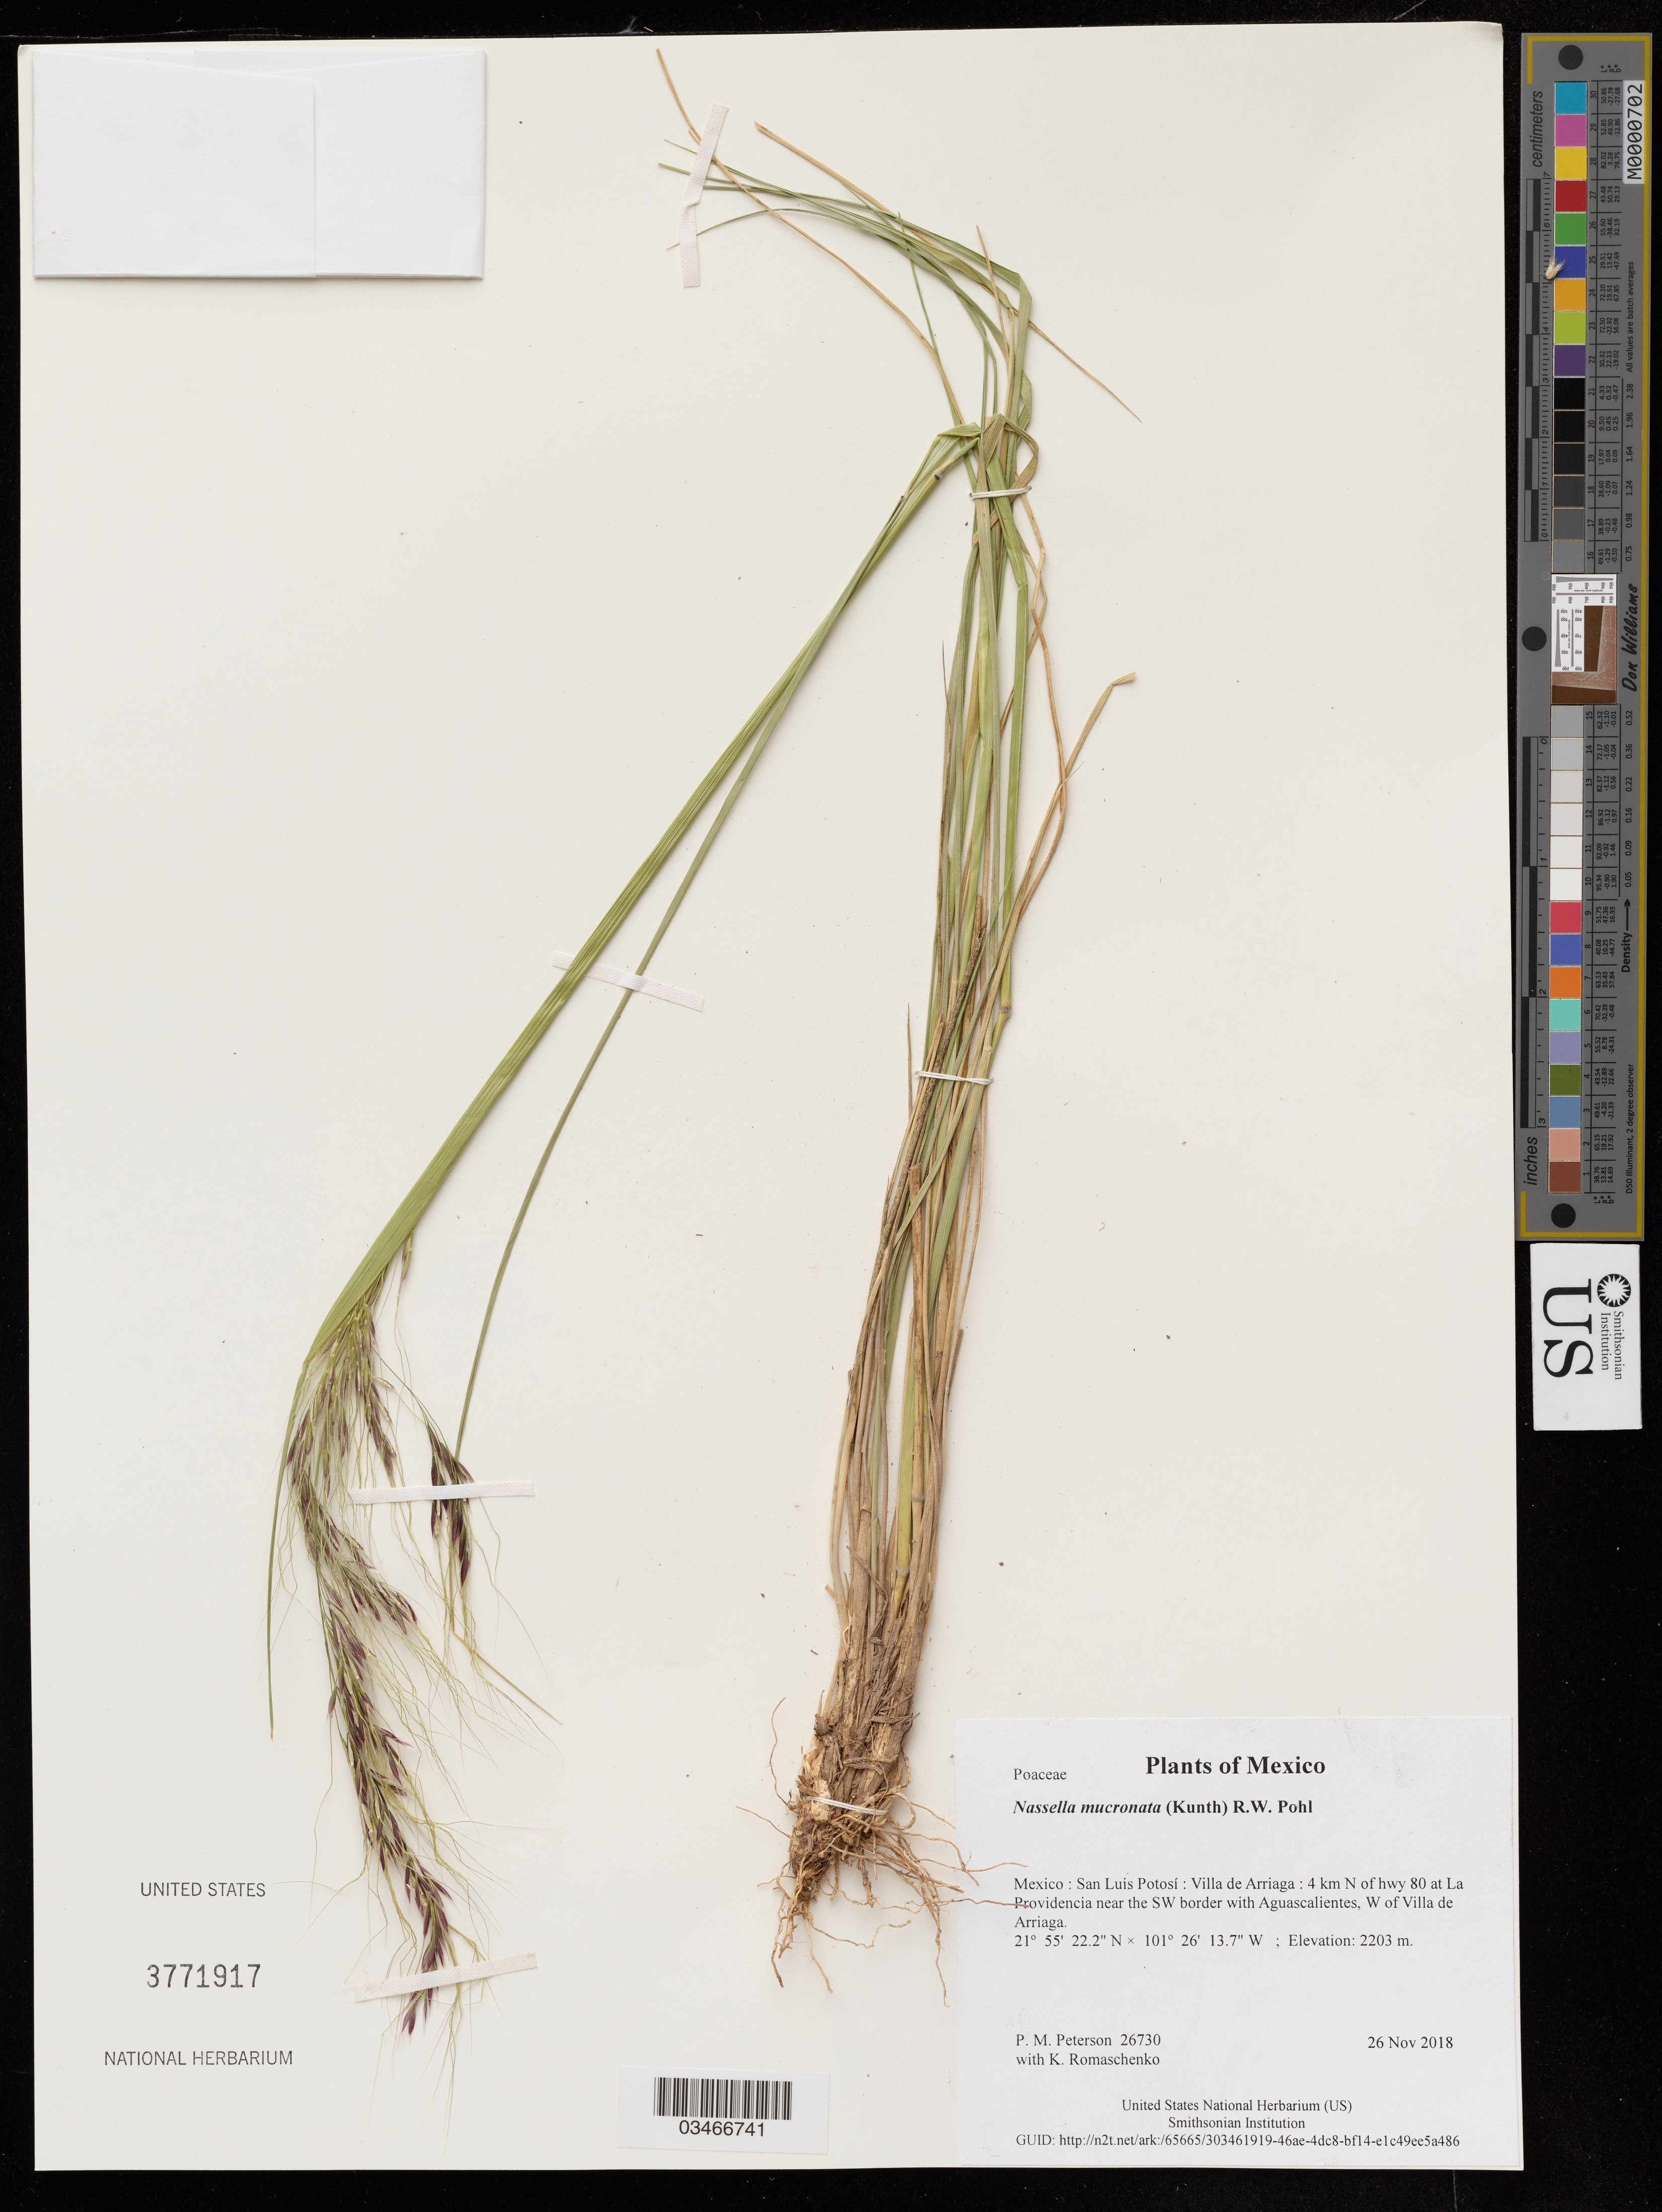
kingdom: Plantae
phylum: Tracheophyta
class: Liliopsida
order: Poales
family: Poaceae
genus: Nassella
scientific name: Nassella mucronata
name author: (Kunth) R.W. Pohl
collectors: P. M. Peterson & K. Romaschenko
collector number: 26730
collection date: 2018-11-26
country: Mexico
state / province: San Luis Potosí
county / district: Villa de Arriaga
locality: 4 km N of hwy 80 at La Providencia near the SW border with Aguascalientes, W of Villa de Arriaga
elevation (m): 2203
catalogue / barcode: US 3771917